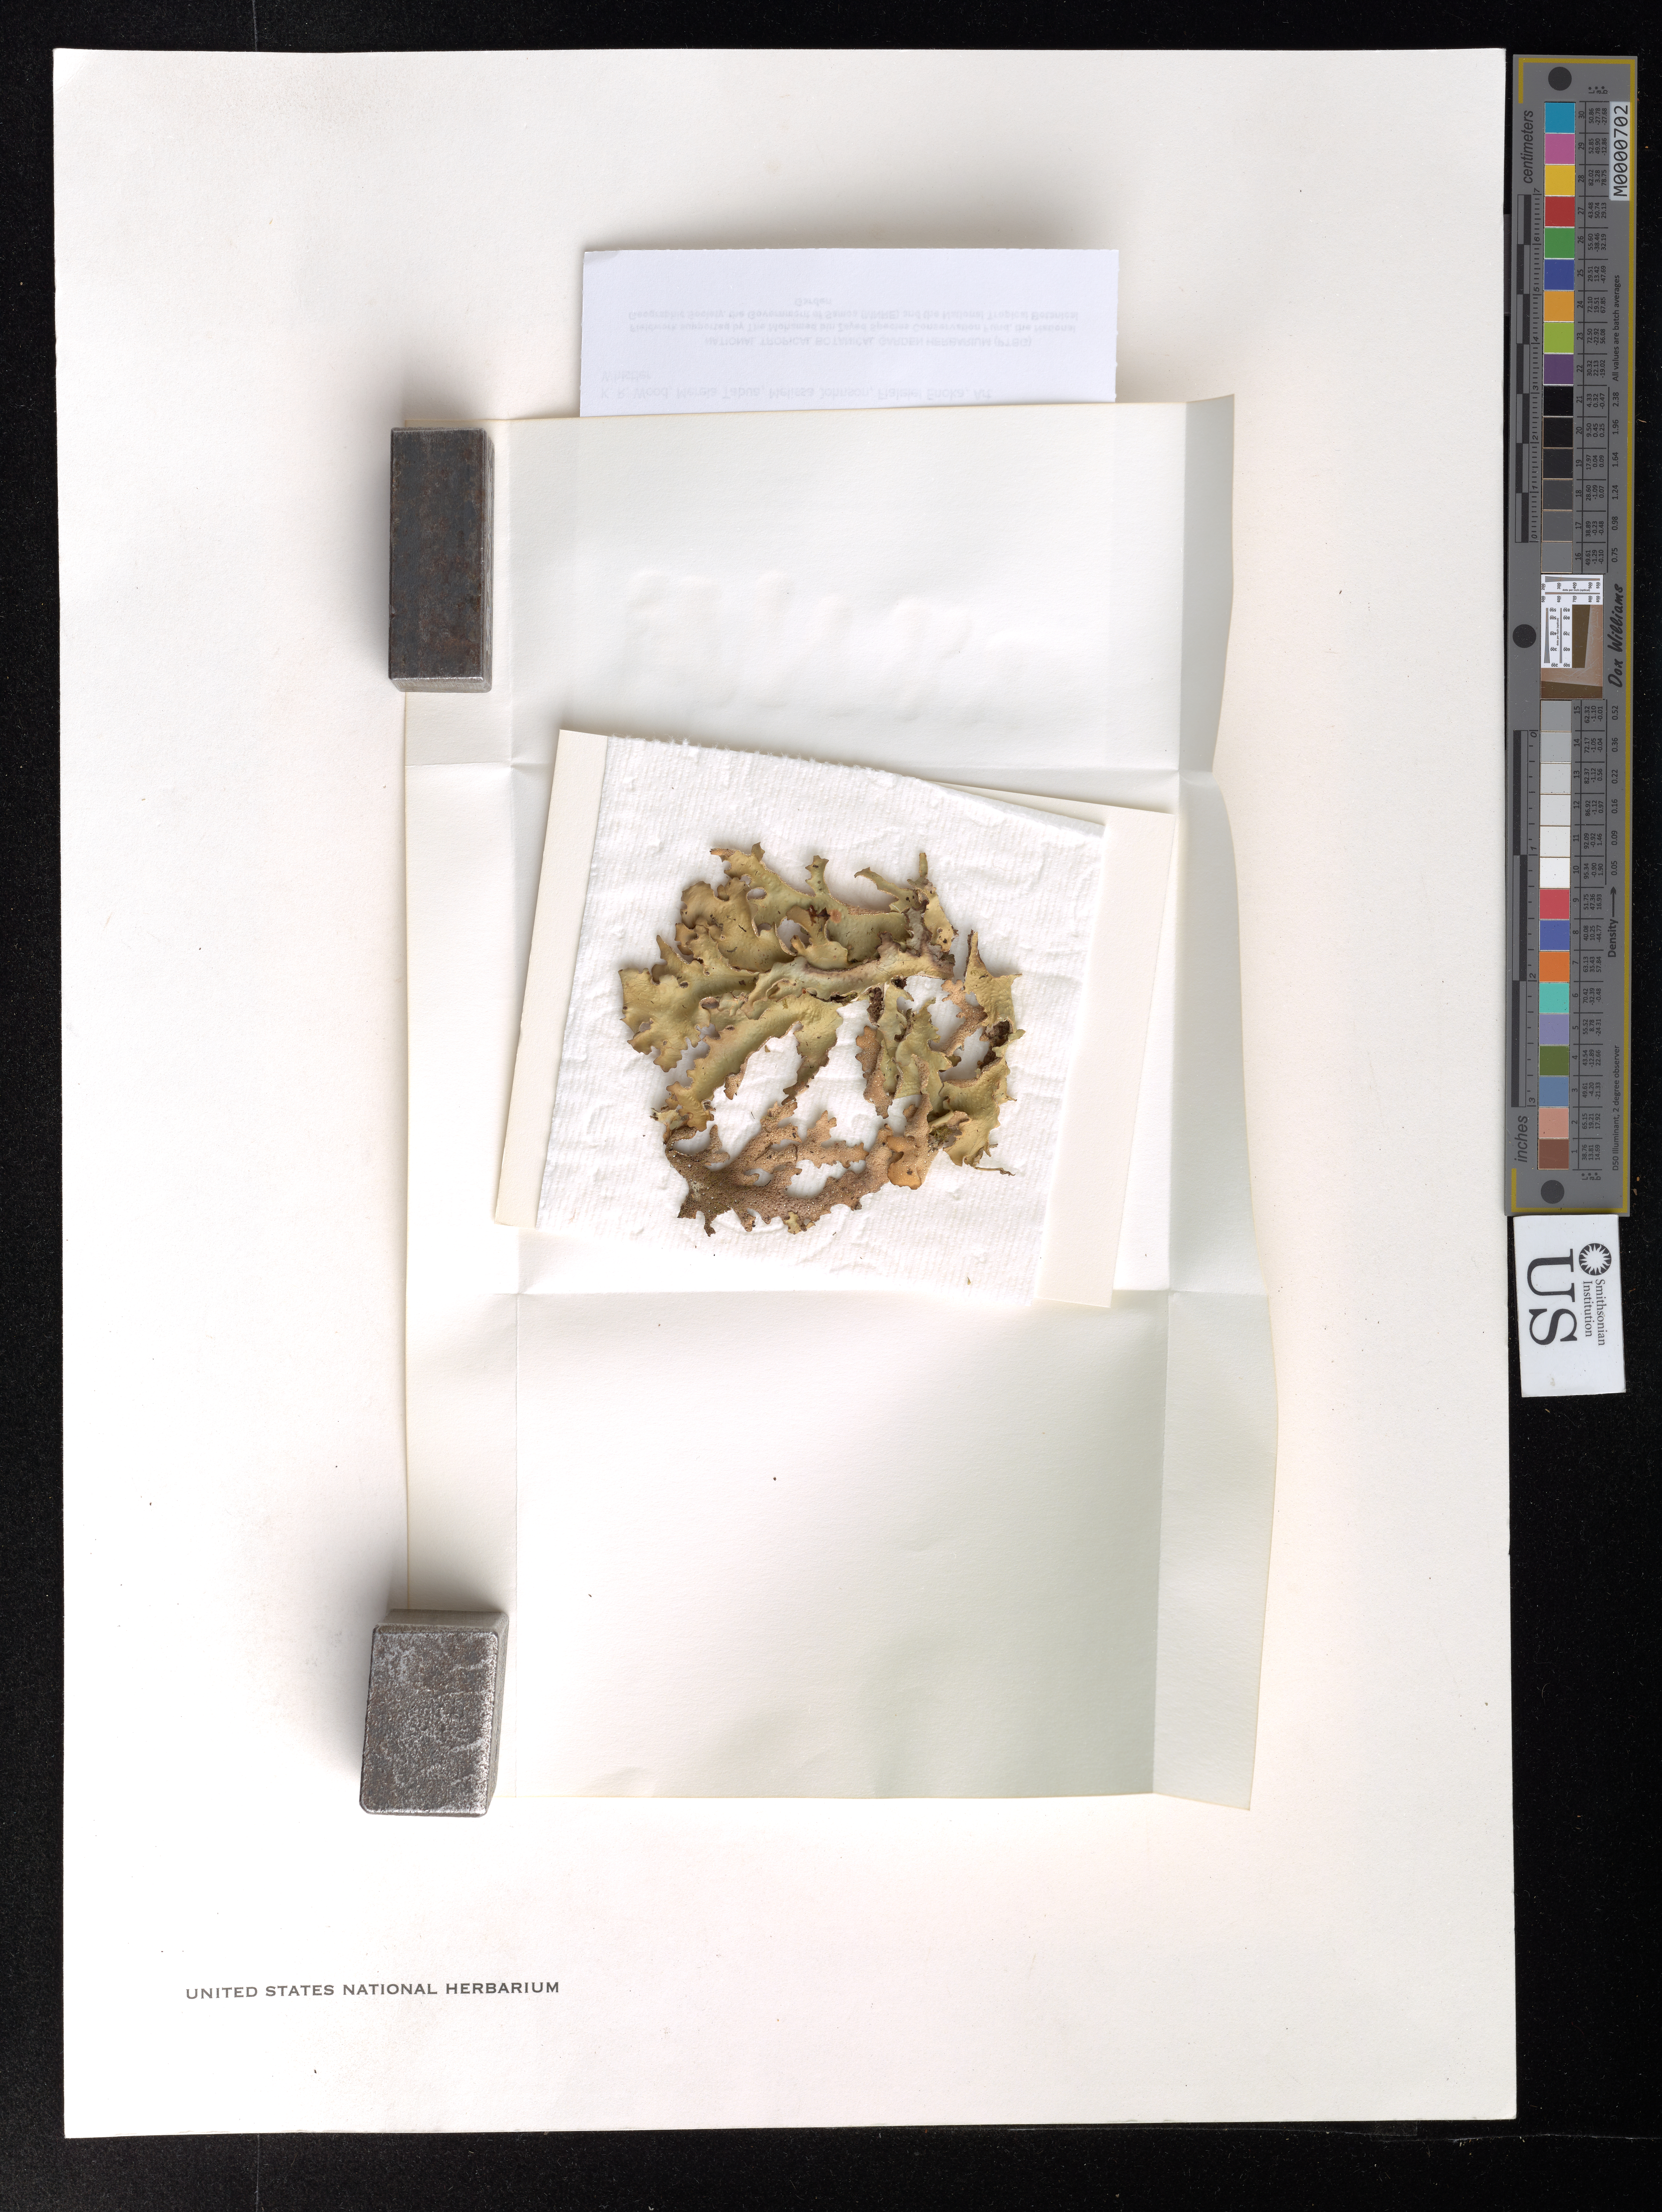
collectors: T. W. Flynn, K. R. Wood, M. Tabua, M. Johnson, F. Enoka & A. Whistler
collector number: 8545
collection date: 2016-06-18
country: Samoa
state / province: Gagaifomauga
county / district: Savaii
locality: Mt. Matavanu crater rim.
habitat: Metrosideros dominated forest w/ Fagraea, Meryta, Melastoma. All trees clothed in bryophytes and orchids.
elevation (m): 660